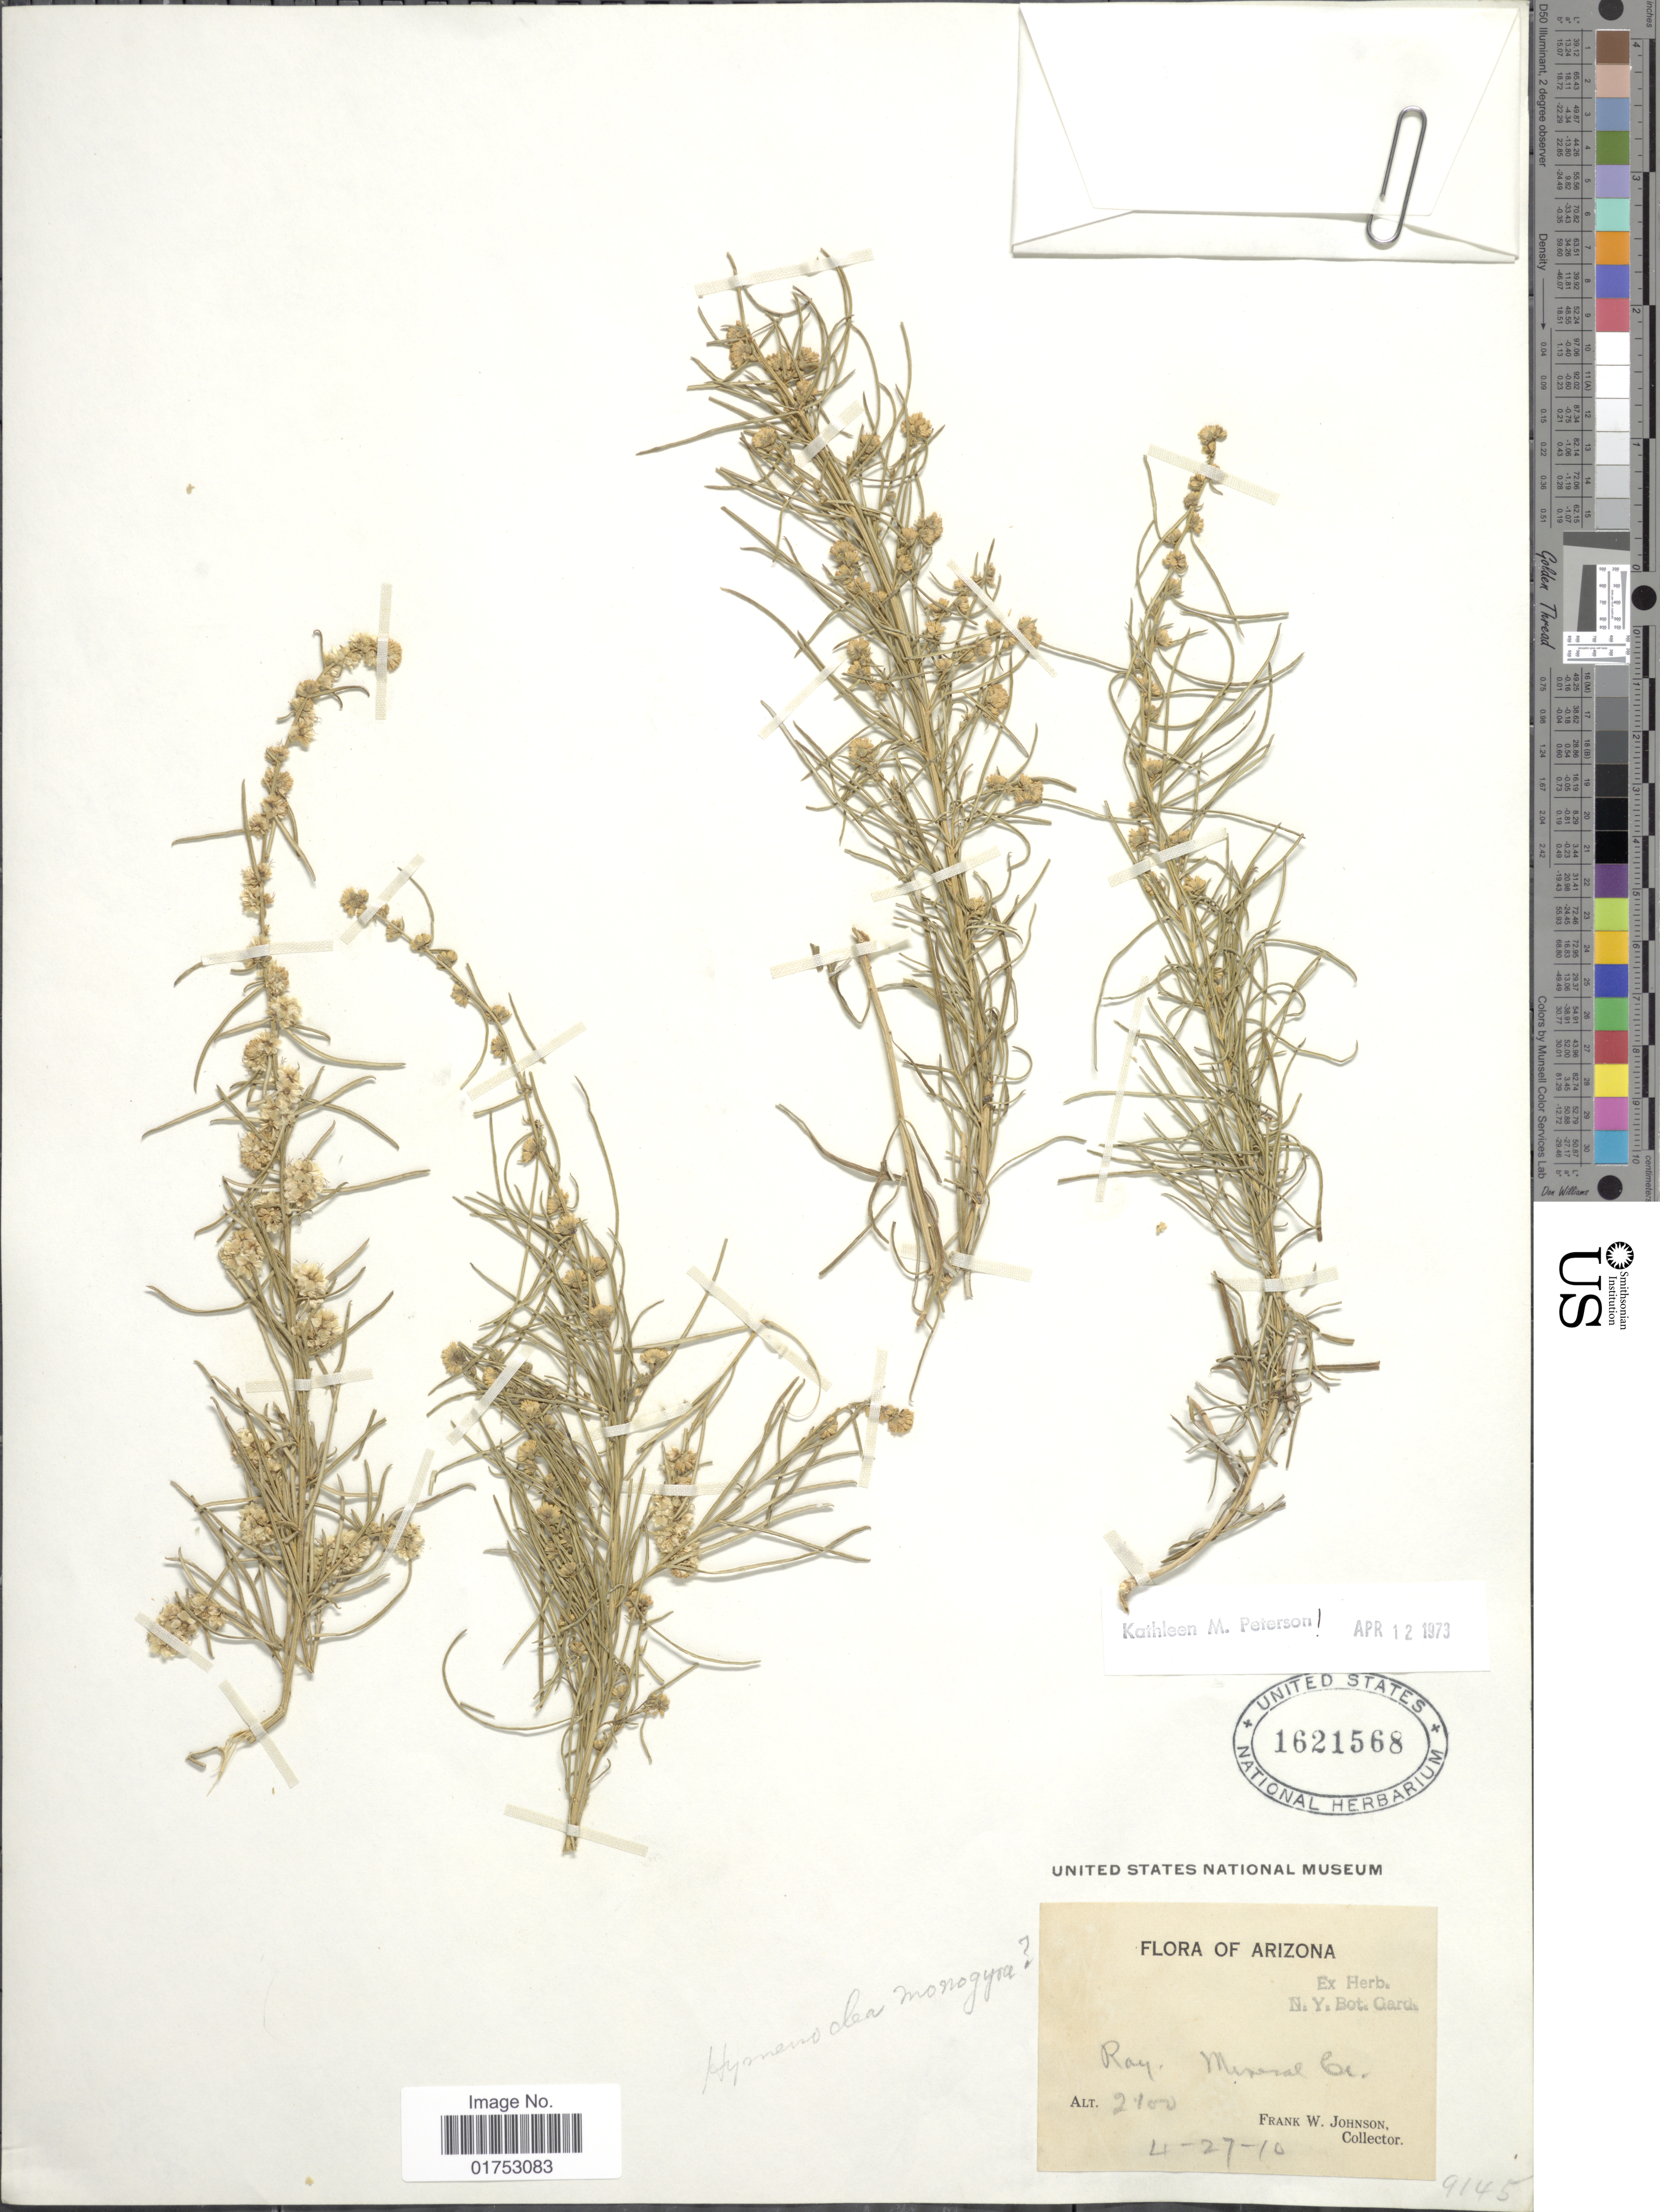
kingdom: Plantae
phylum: Tracheophyta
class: Magnoliopsida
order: Asterales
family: Asteraceae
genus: Hymenoclea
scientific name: Hymenoclea monogyra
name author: Torr. & A. Gray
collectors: F. W. Johnson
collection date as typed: Transcribed d/m/y: 27/4/10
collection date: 1910-04-27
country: United States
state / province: Arizona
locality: Mineral Cr.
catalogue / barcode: US 1621568